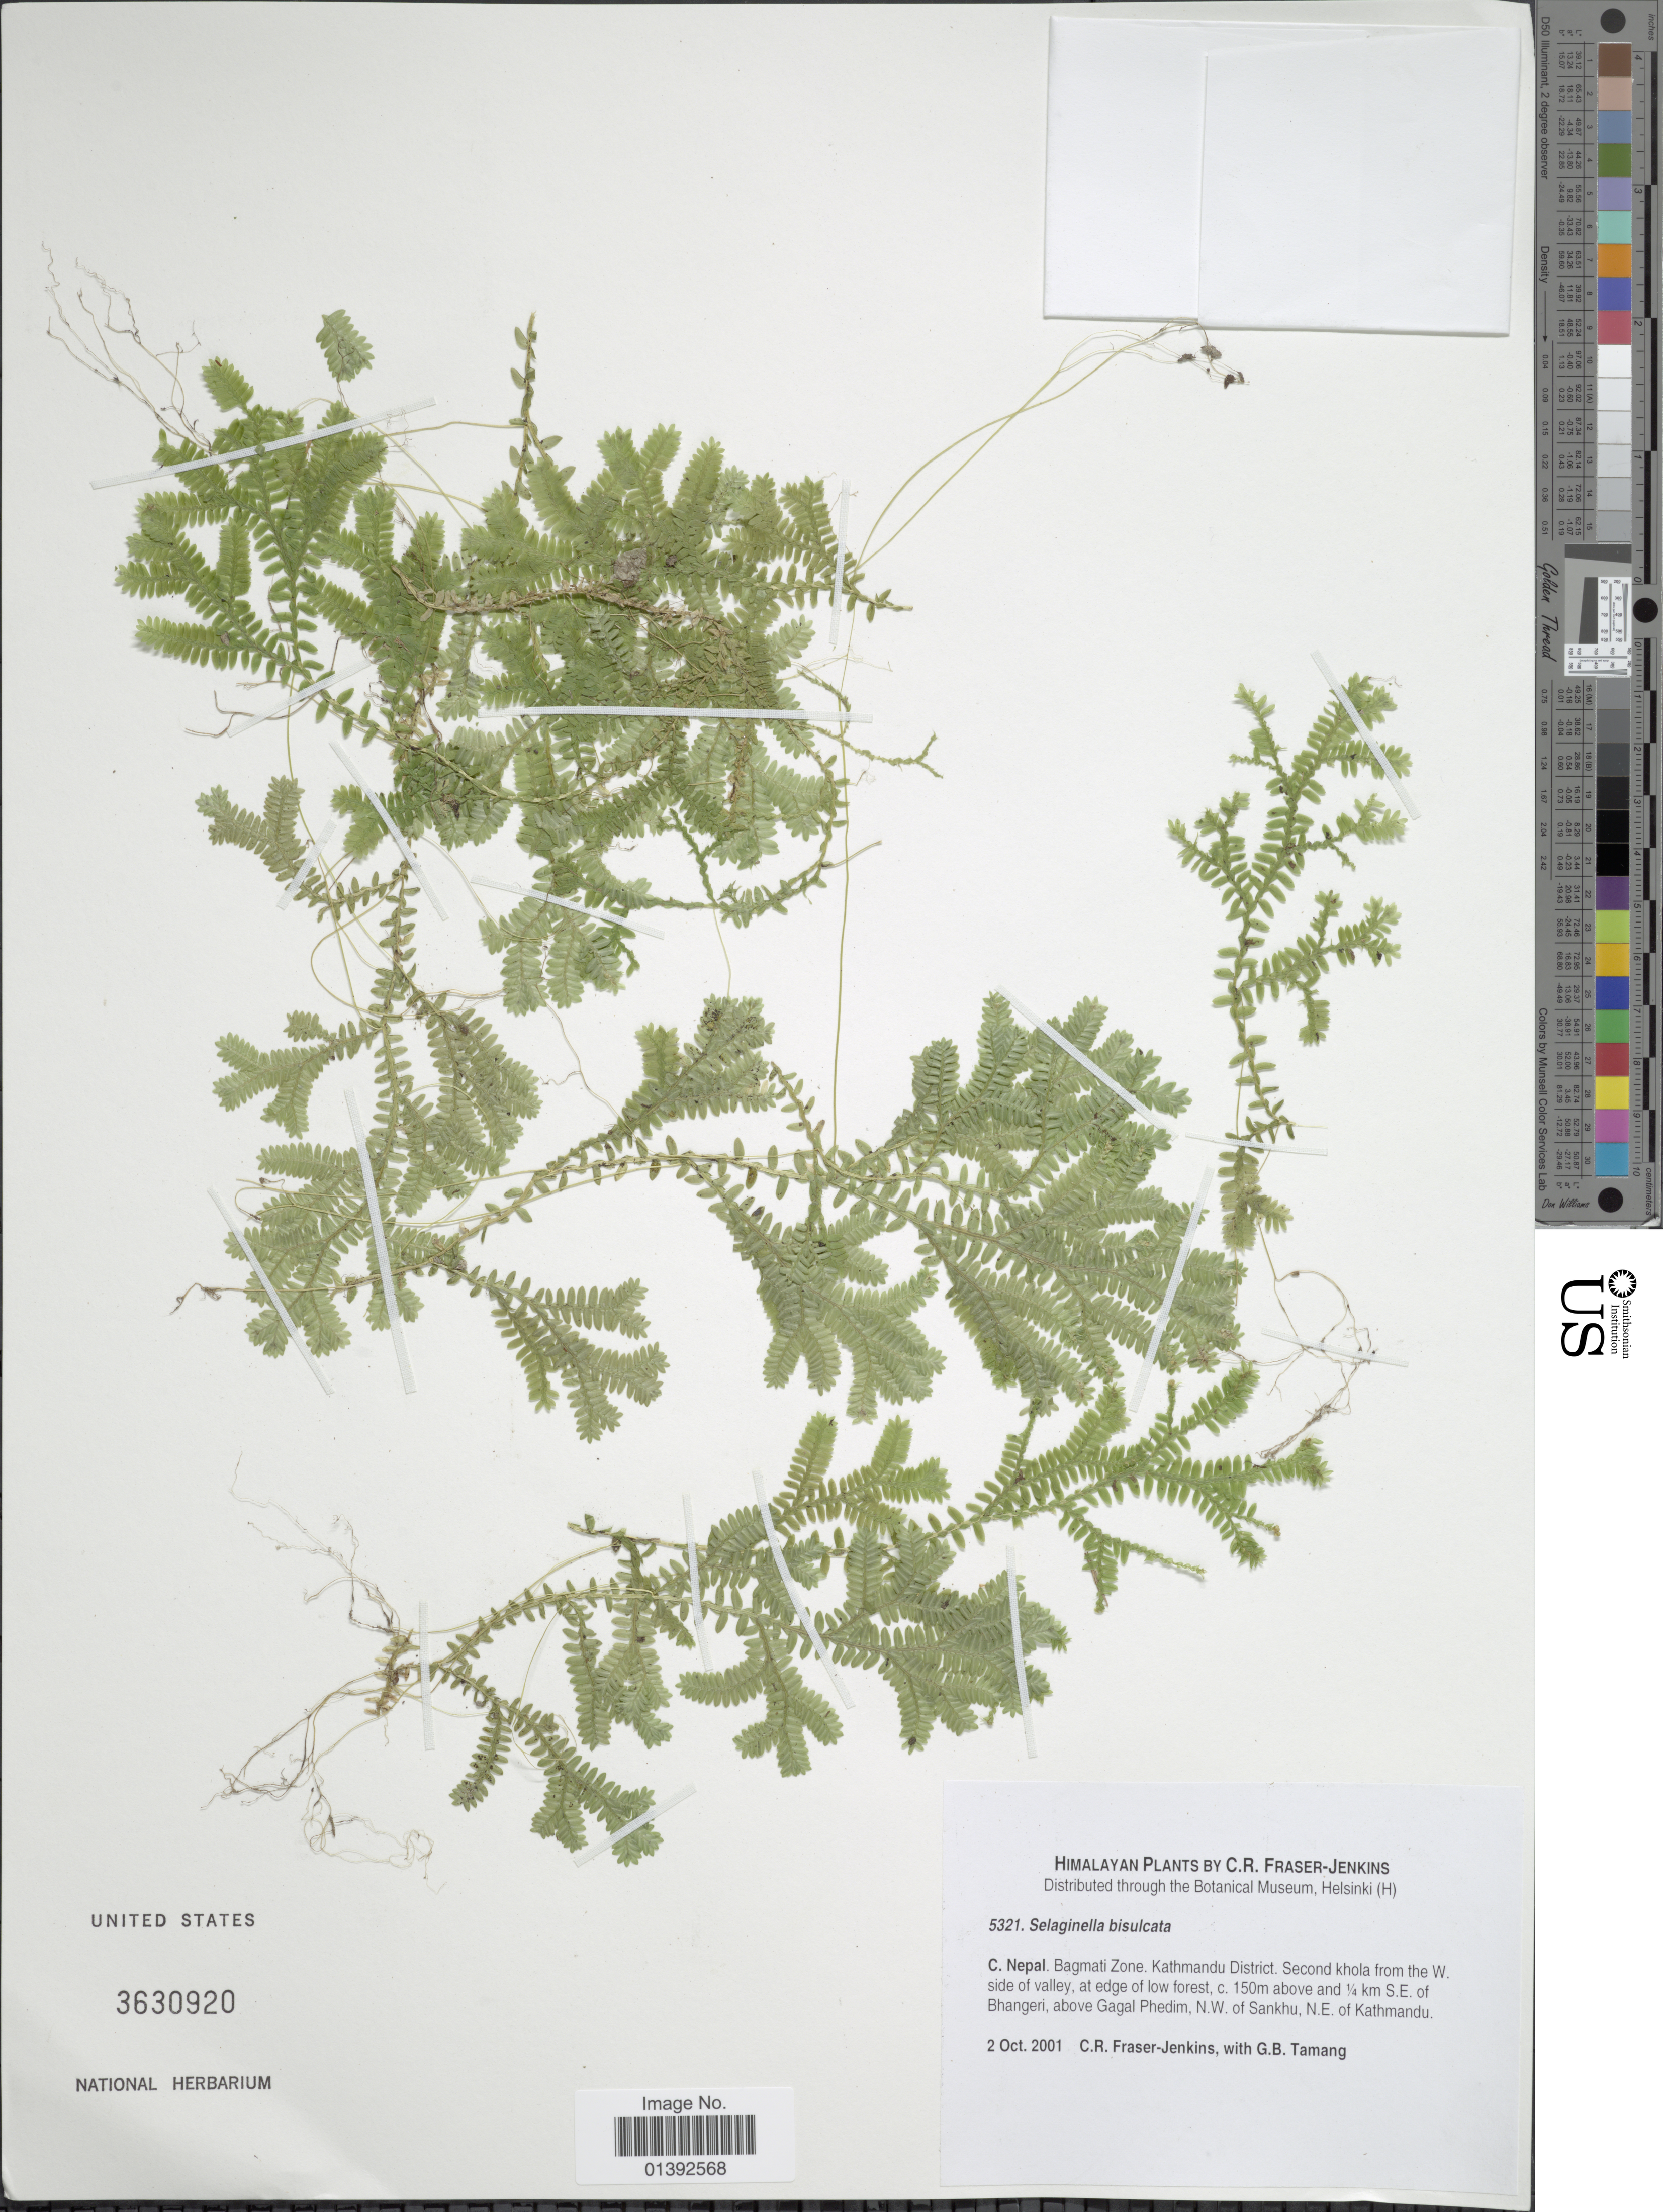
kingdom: Plantae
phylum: Tracheophyta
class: Lycopodiopsida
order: Selaginellales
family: Selaginellaceae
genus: Selaginella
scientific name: Selaginella bisulcata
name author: Spring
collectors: C. R. Fraser-Jenkins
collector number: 5321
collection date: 2001-10-02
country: Nepal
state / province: Bagmati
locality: Himalaya, Kathmandu District, second khola from the W. side of valley, at edge of low forest, c. 150 m above and ¼ km SE of Bhangeri, above Gagal Phedim, N.W. of Sankhu, N.E. of Kathmandu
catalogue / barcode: US 3630920